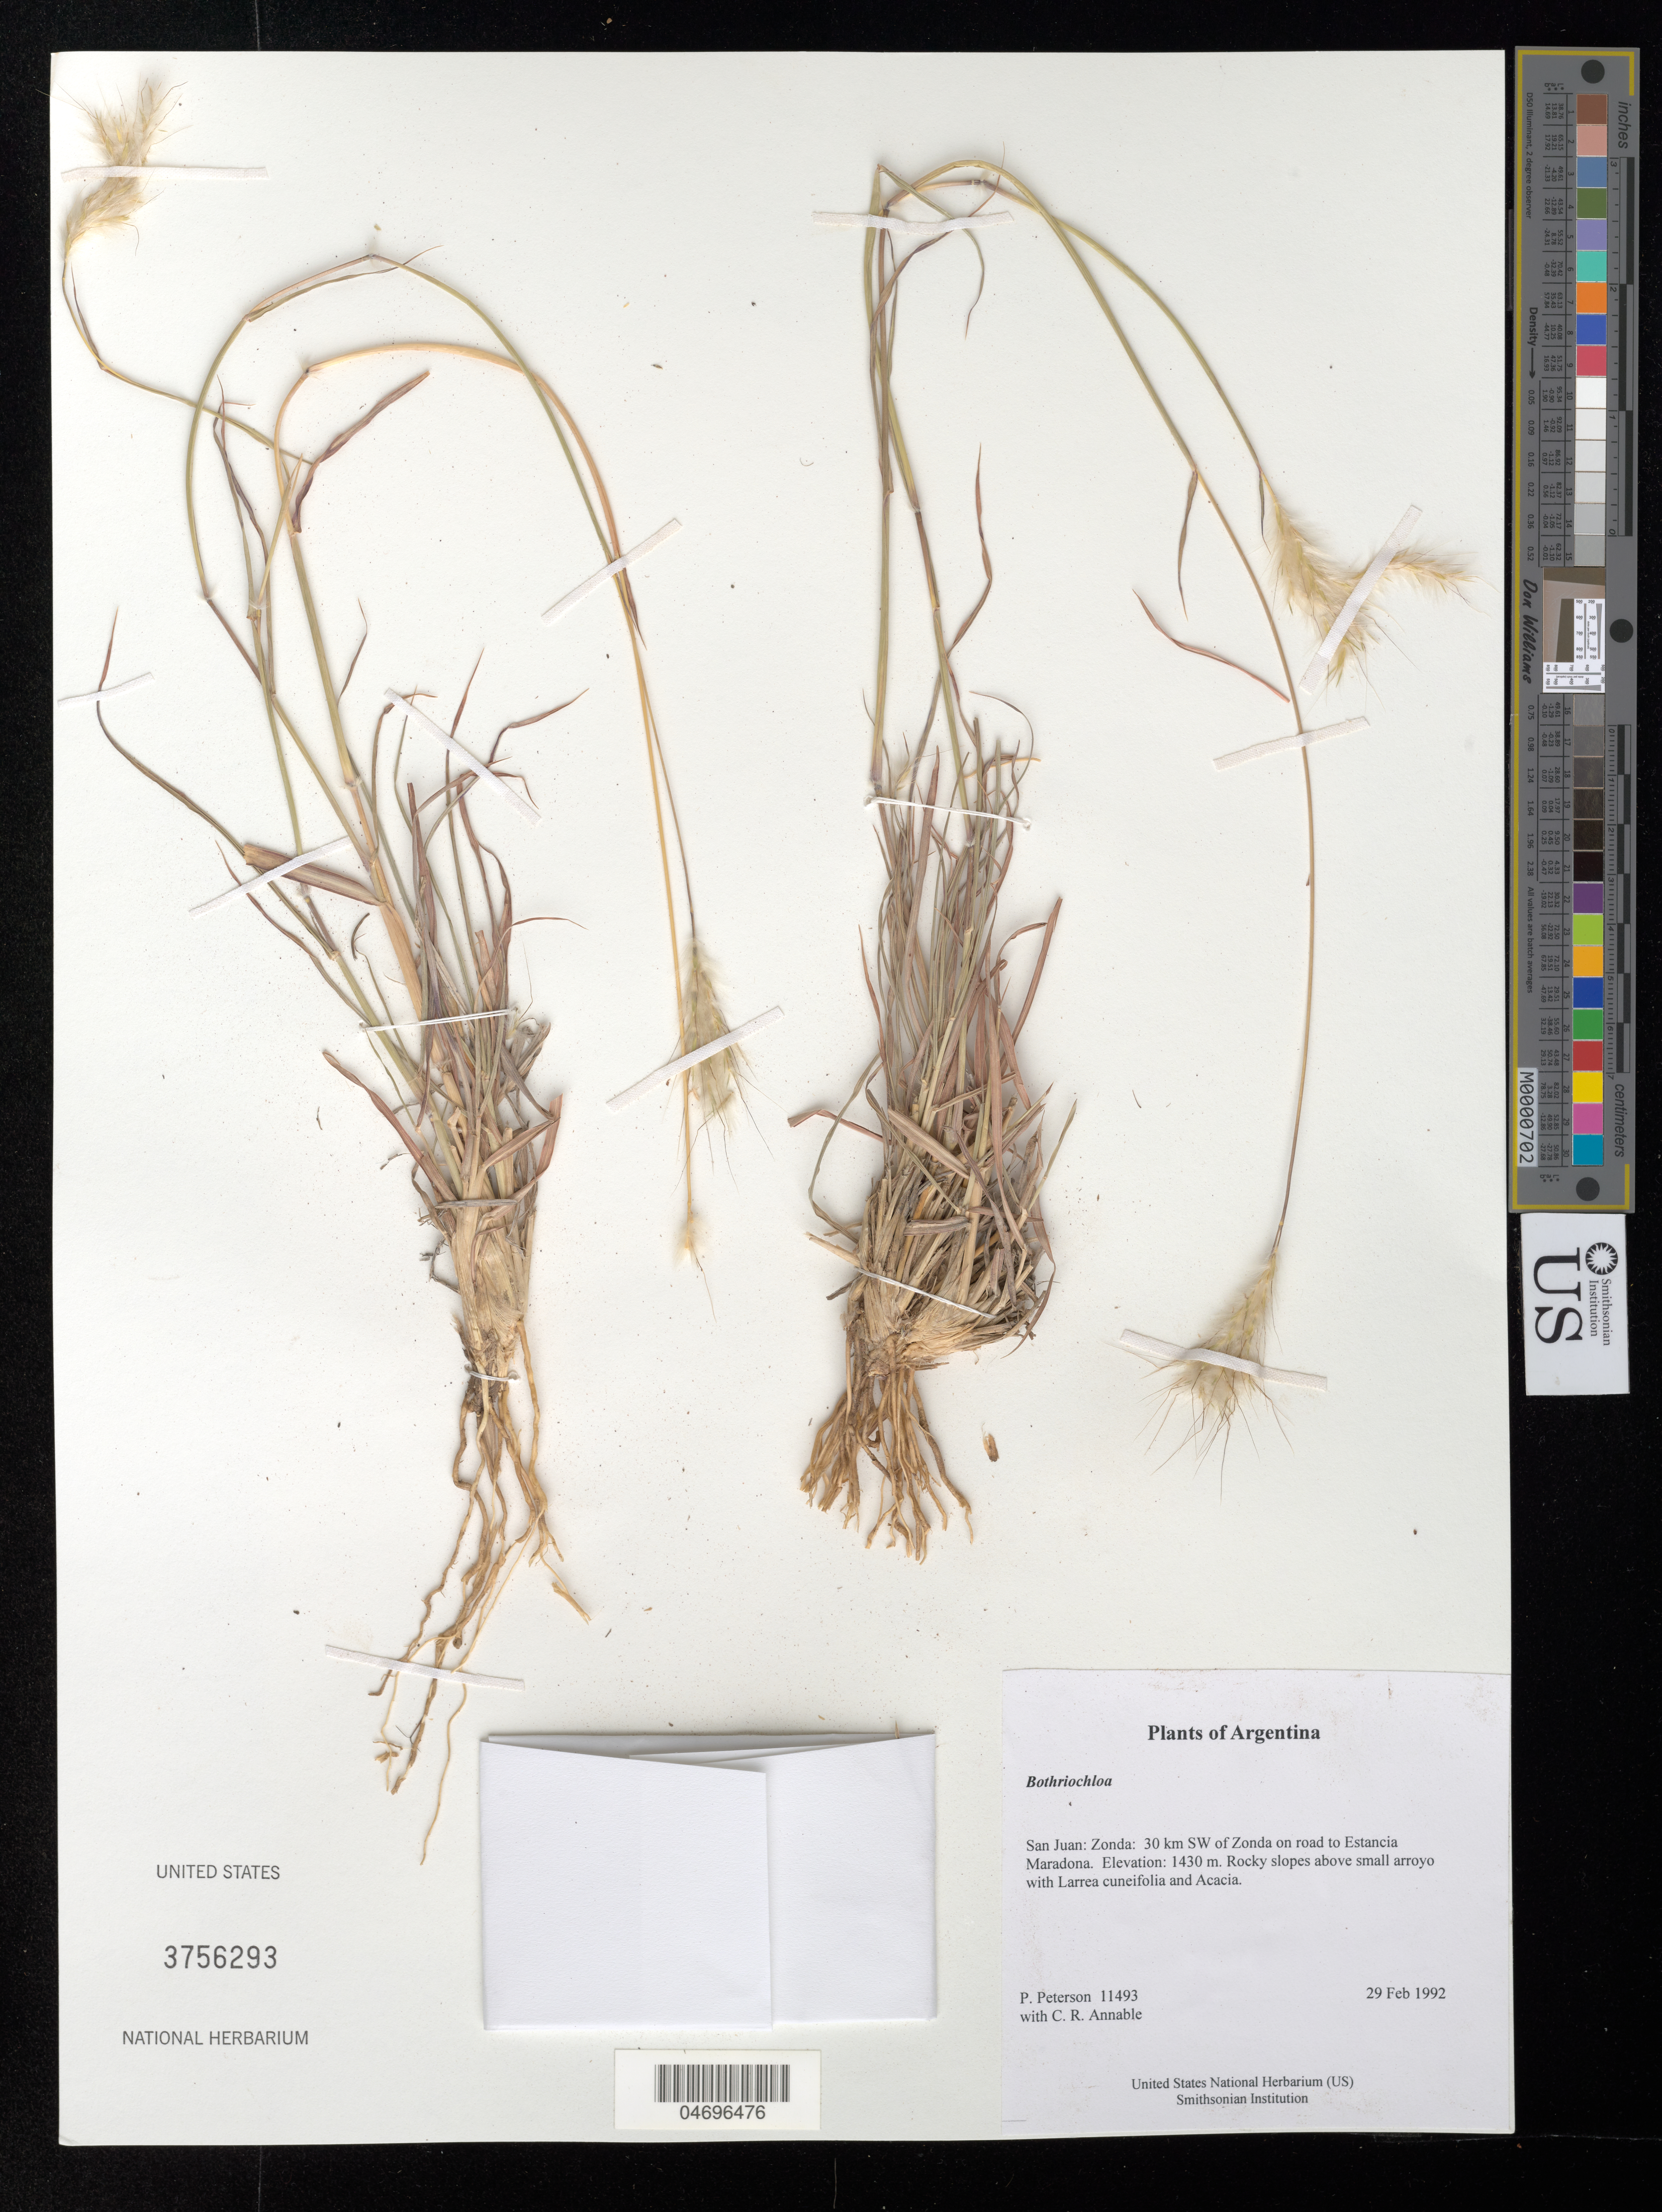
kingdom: Plantae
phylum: Tracheophyta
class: Liliopsida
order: Poales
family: Poaceae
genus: Bothriochloa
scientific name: Bothriochloa sp.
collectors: P. M. Peterson & C. R. Annable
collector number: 11493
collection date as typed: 29 Feb 1992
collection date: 1992-02-29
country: Argentina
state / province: San Juan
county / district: Zonda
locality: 30 km SW of Zonda on road to Estancia Maradona.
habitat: Rocky slopes above small arroyo with Larrea cuneifolia and Acacia.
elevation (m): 1430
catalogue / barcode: US 3756293